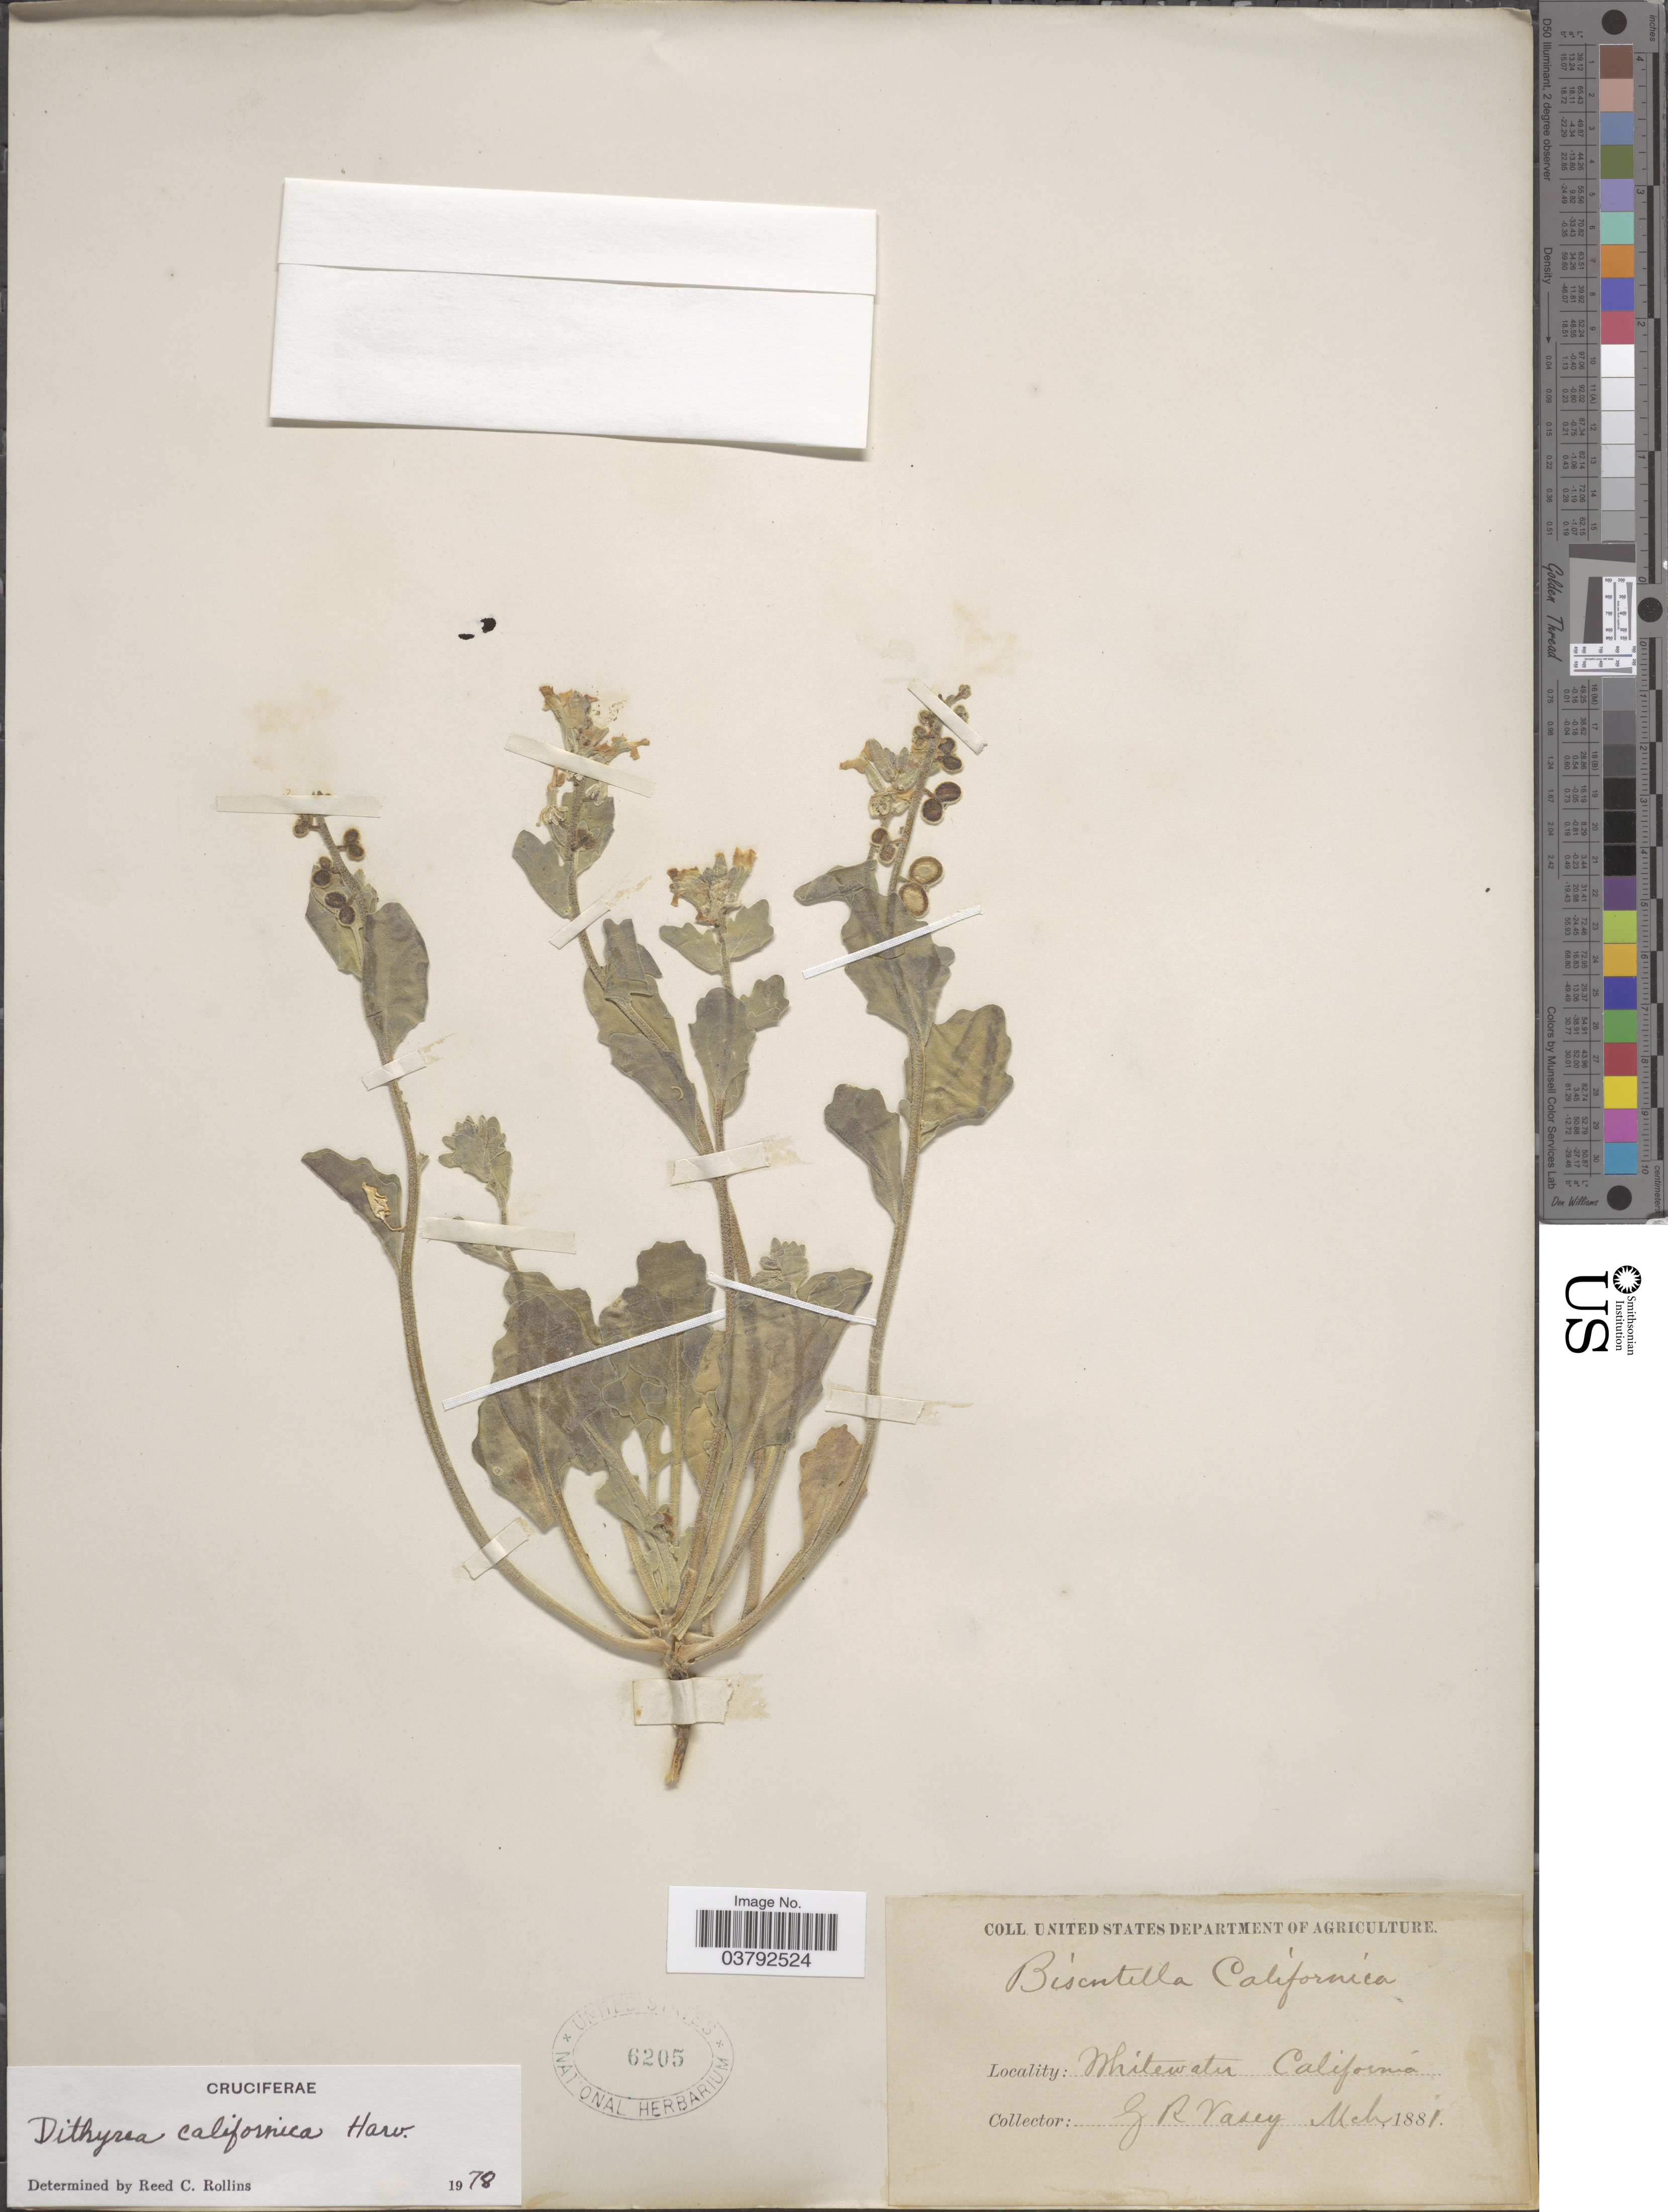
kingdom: Plantae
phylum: Tracheophyta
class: Magnoliopsida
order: Brassicales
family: Brassicaceae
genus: Dithyrea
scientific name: Dithyrea californica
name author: Harv.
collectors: G. R. Vasey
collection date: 1881-03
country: United States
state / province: California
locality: Whitewater.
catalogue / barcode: US 6205